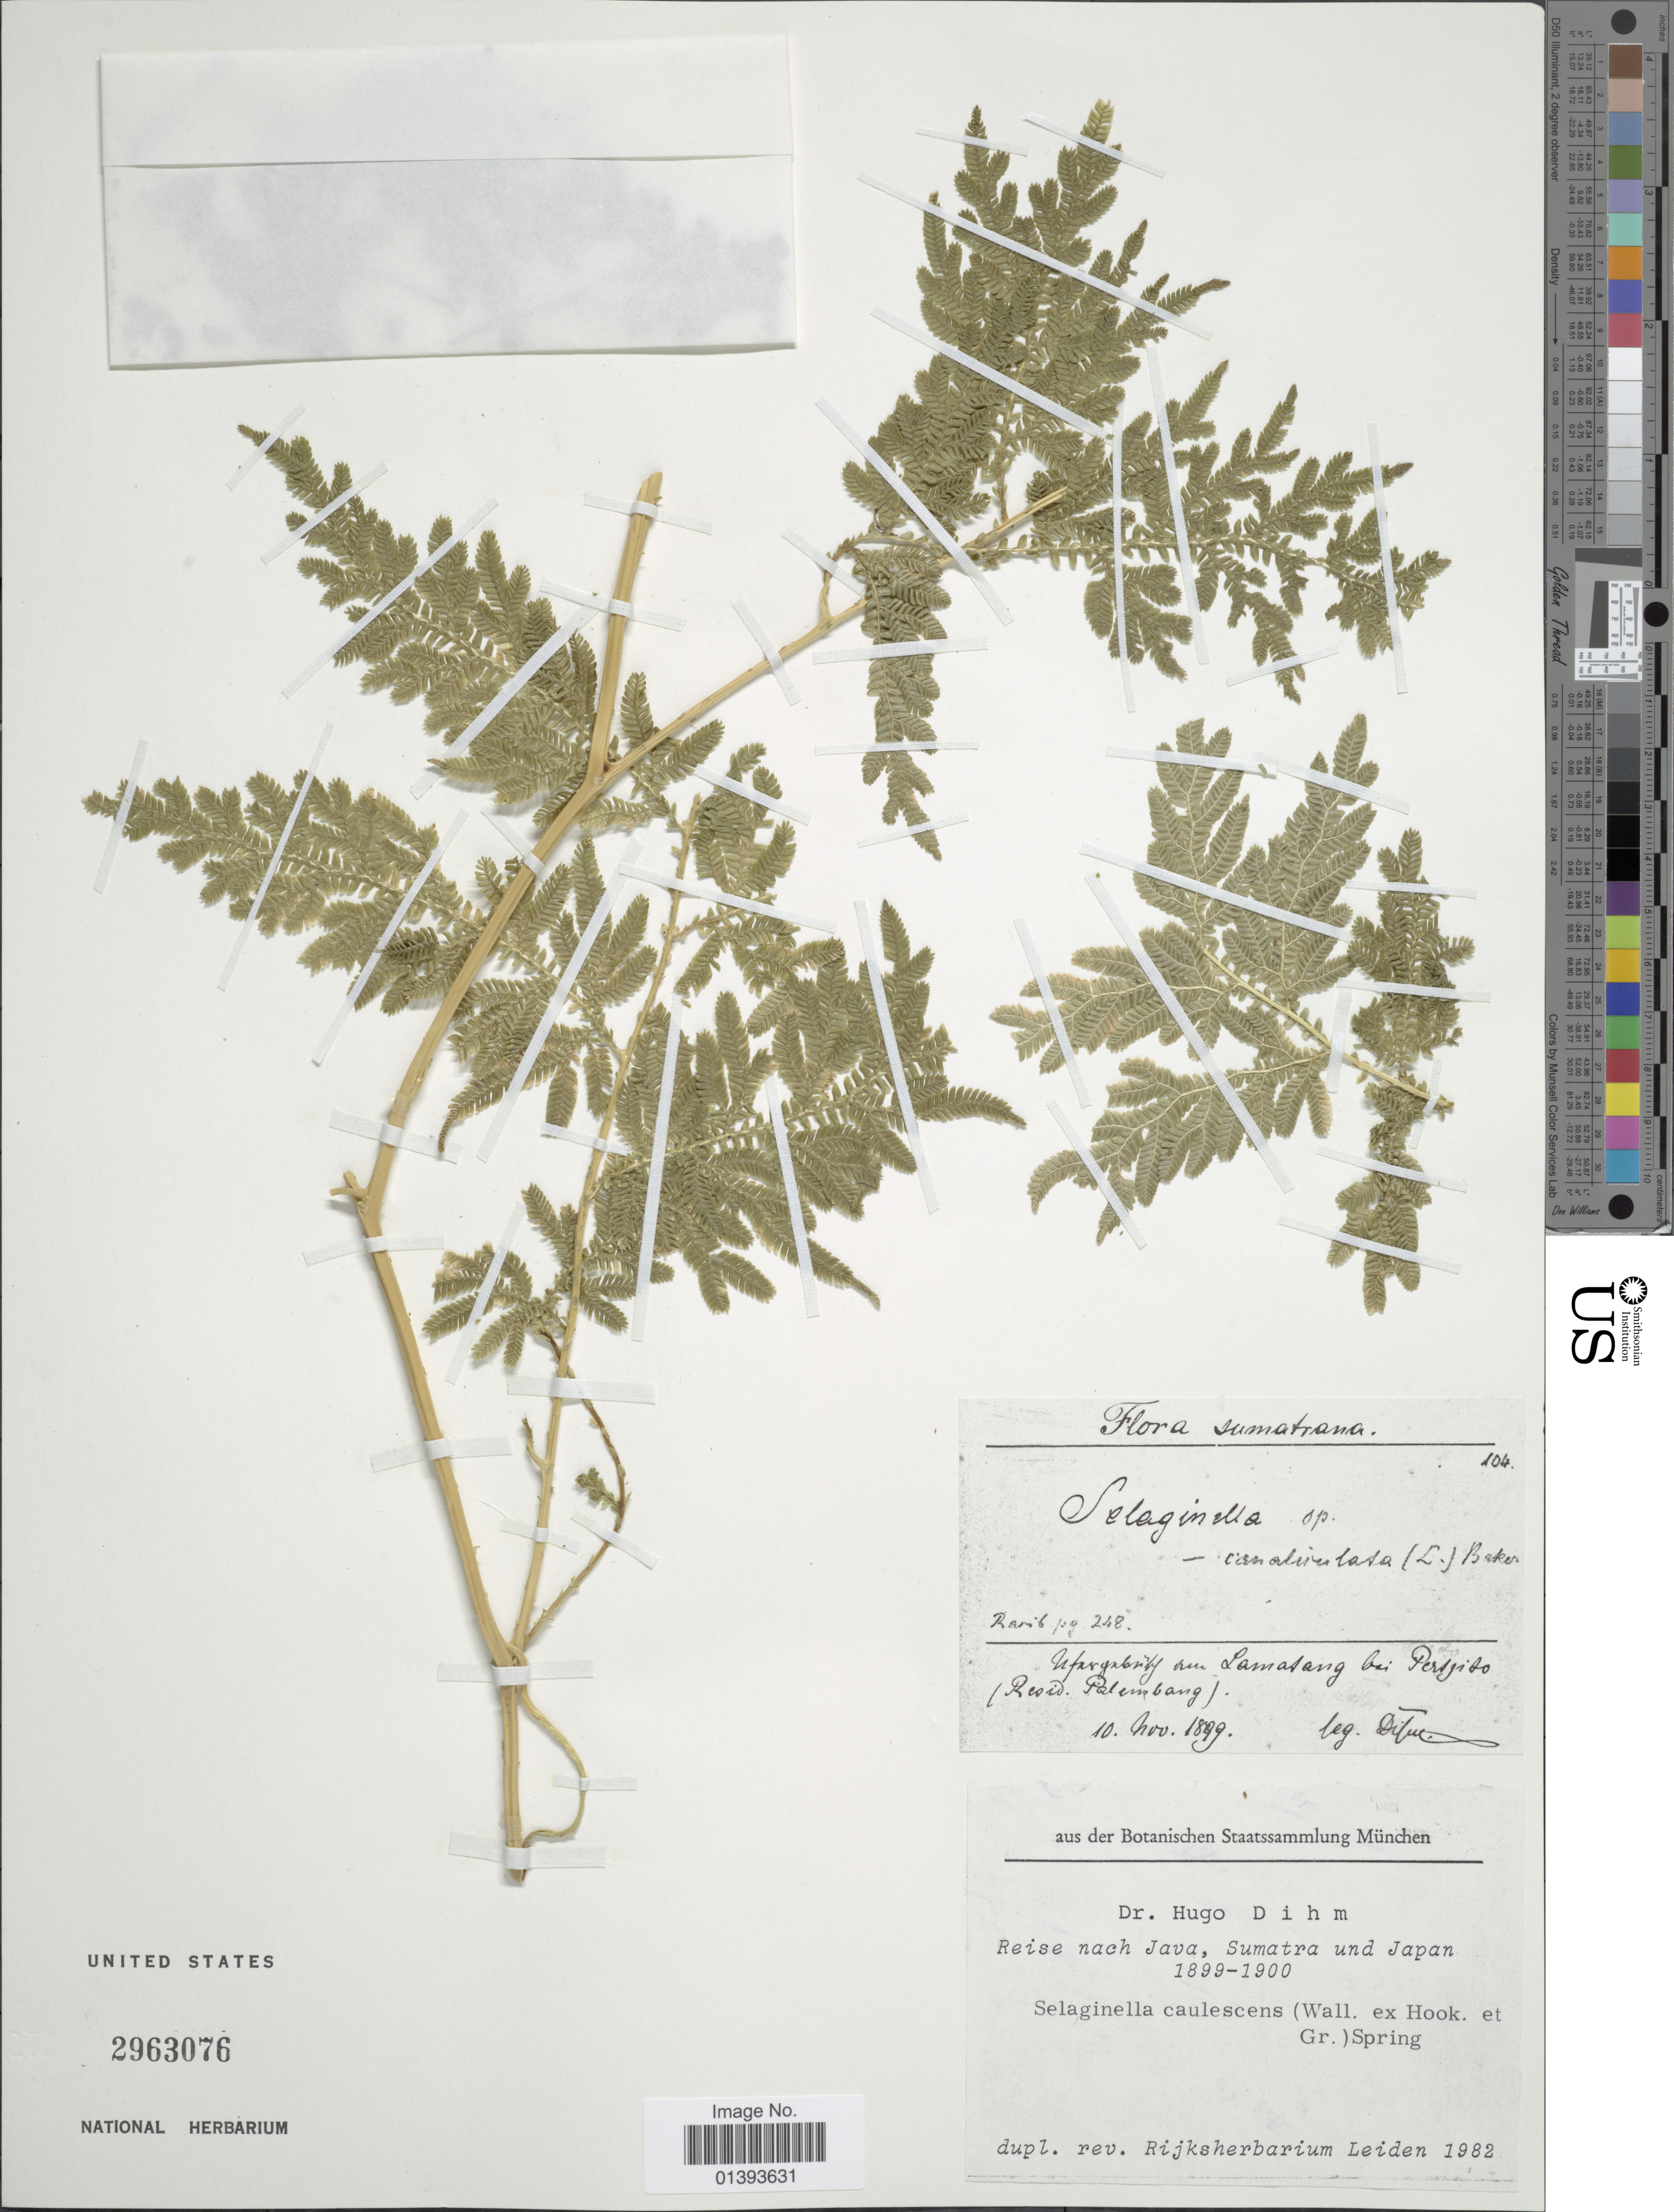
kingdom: Plantae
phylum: Tracheophyta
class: Lycopodiopsida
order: Selaginellales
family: Selaginellaceae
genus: Selaginella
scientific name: Selaginella caulescens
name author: Spring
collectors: H. Dihm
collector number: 106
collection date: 1899-11-10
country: Indonesia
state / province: Sumatra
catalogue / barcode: US 2963076